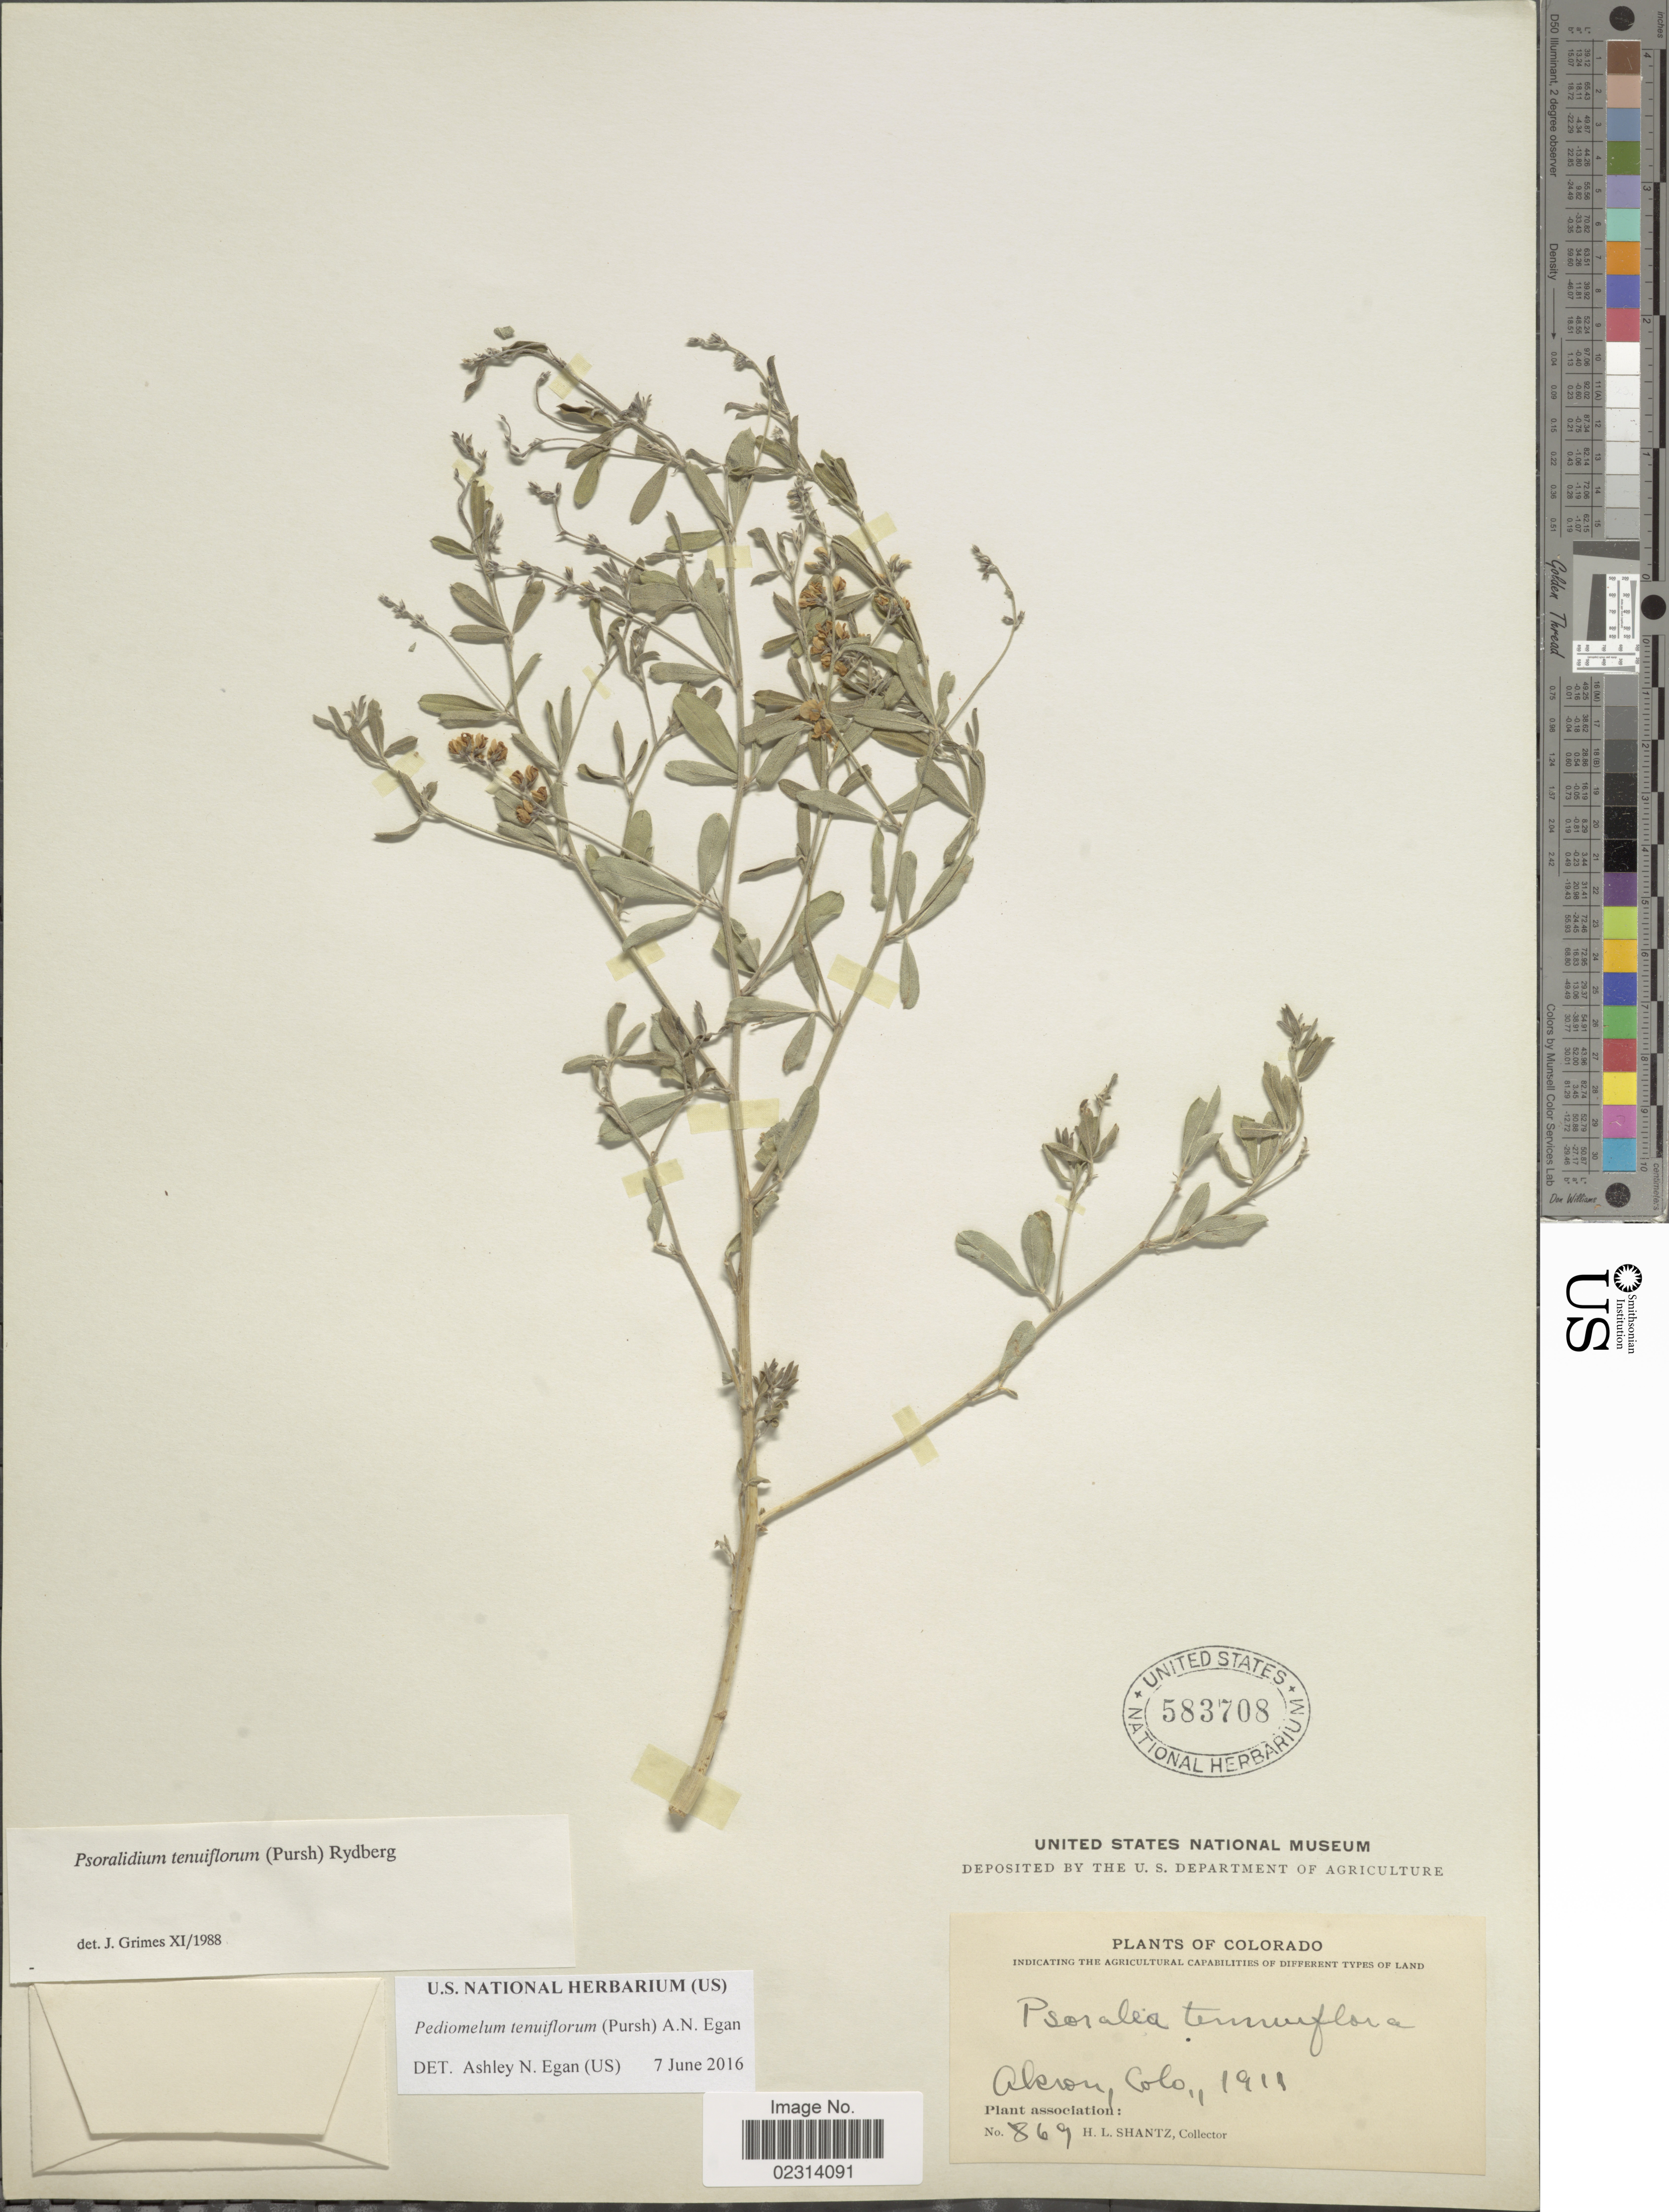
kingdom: Plantae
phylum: Tracheophyta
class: Magnoliopsida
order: Fabales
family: Fabaceae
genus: Psoralidium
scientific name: Psoralidium tenuiflorum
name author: (Pursh) Rydb.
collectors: H. Shantz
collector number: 869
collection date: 1911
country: United States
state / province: Colorado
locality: Akron, Colo.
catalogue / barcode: US 583708